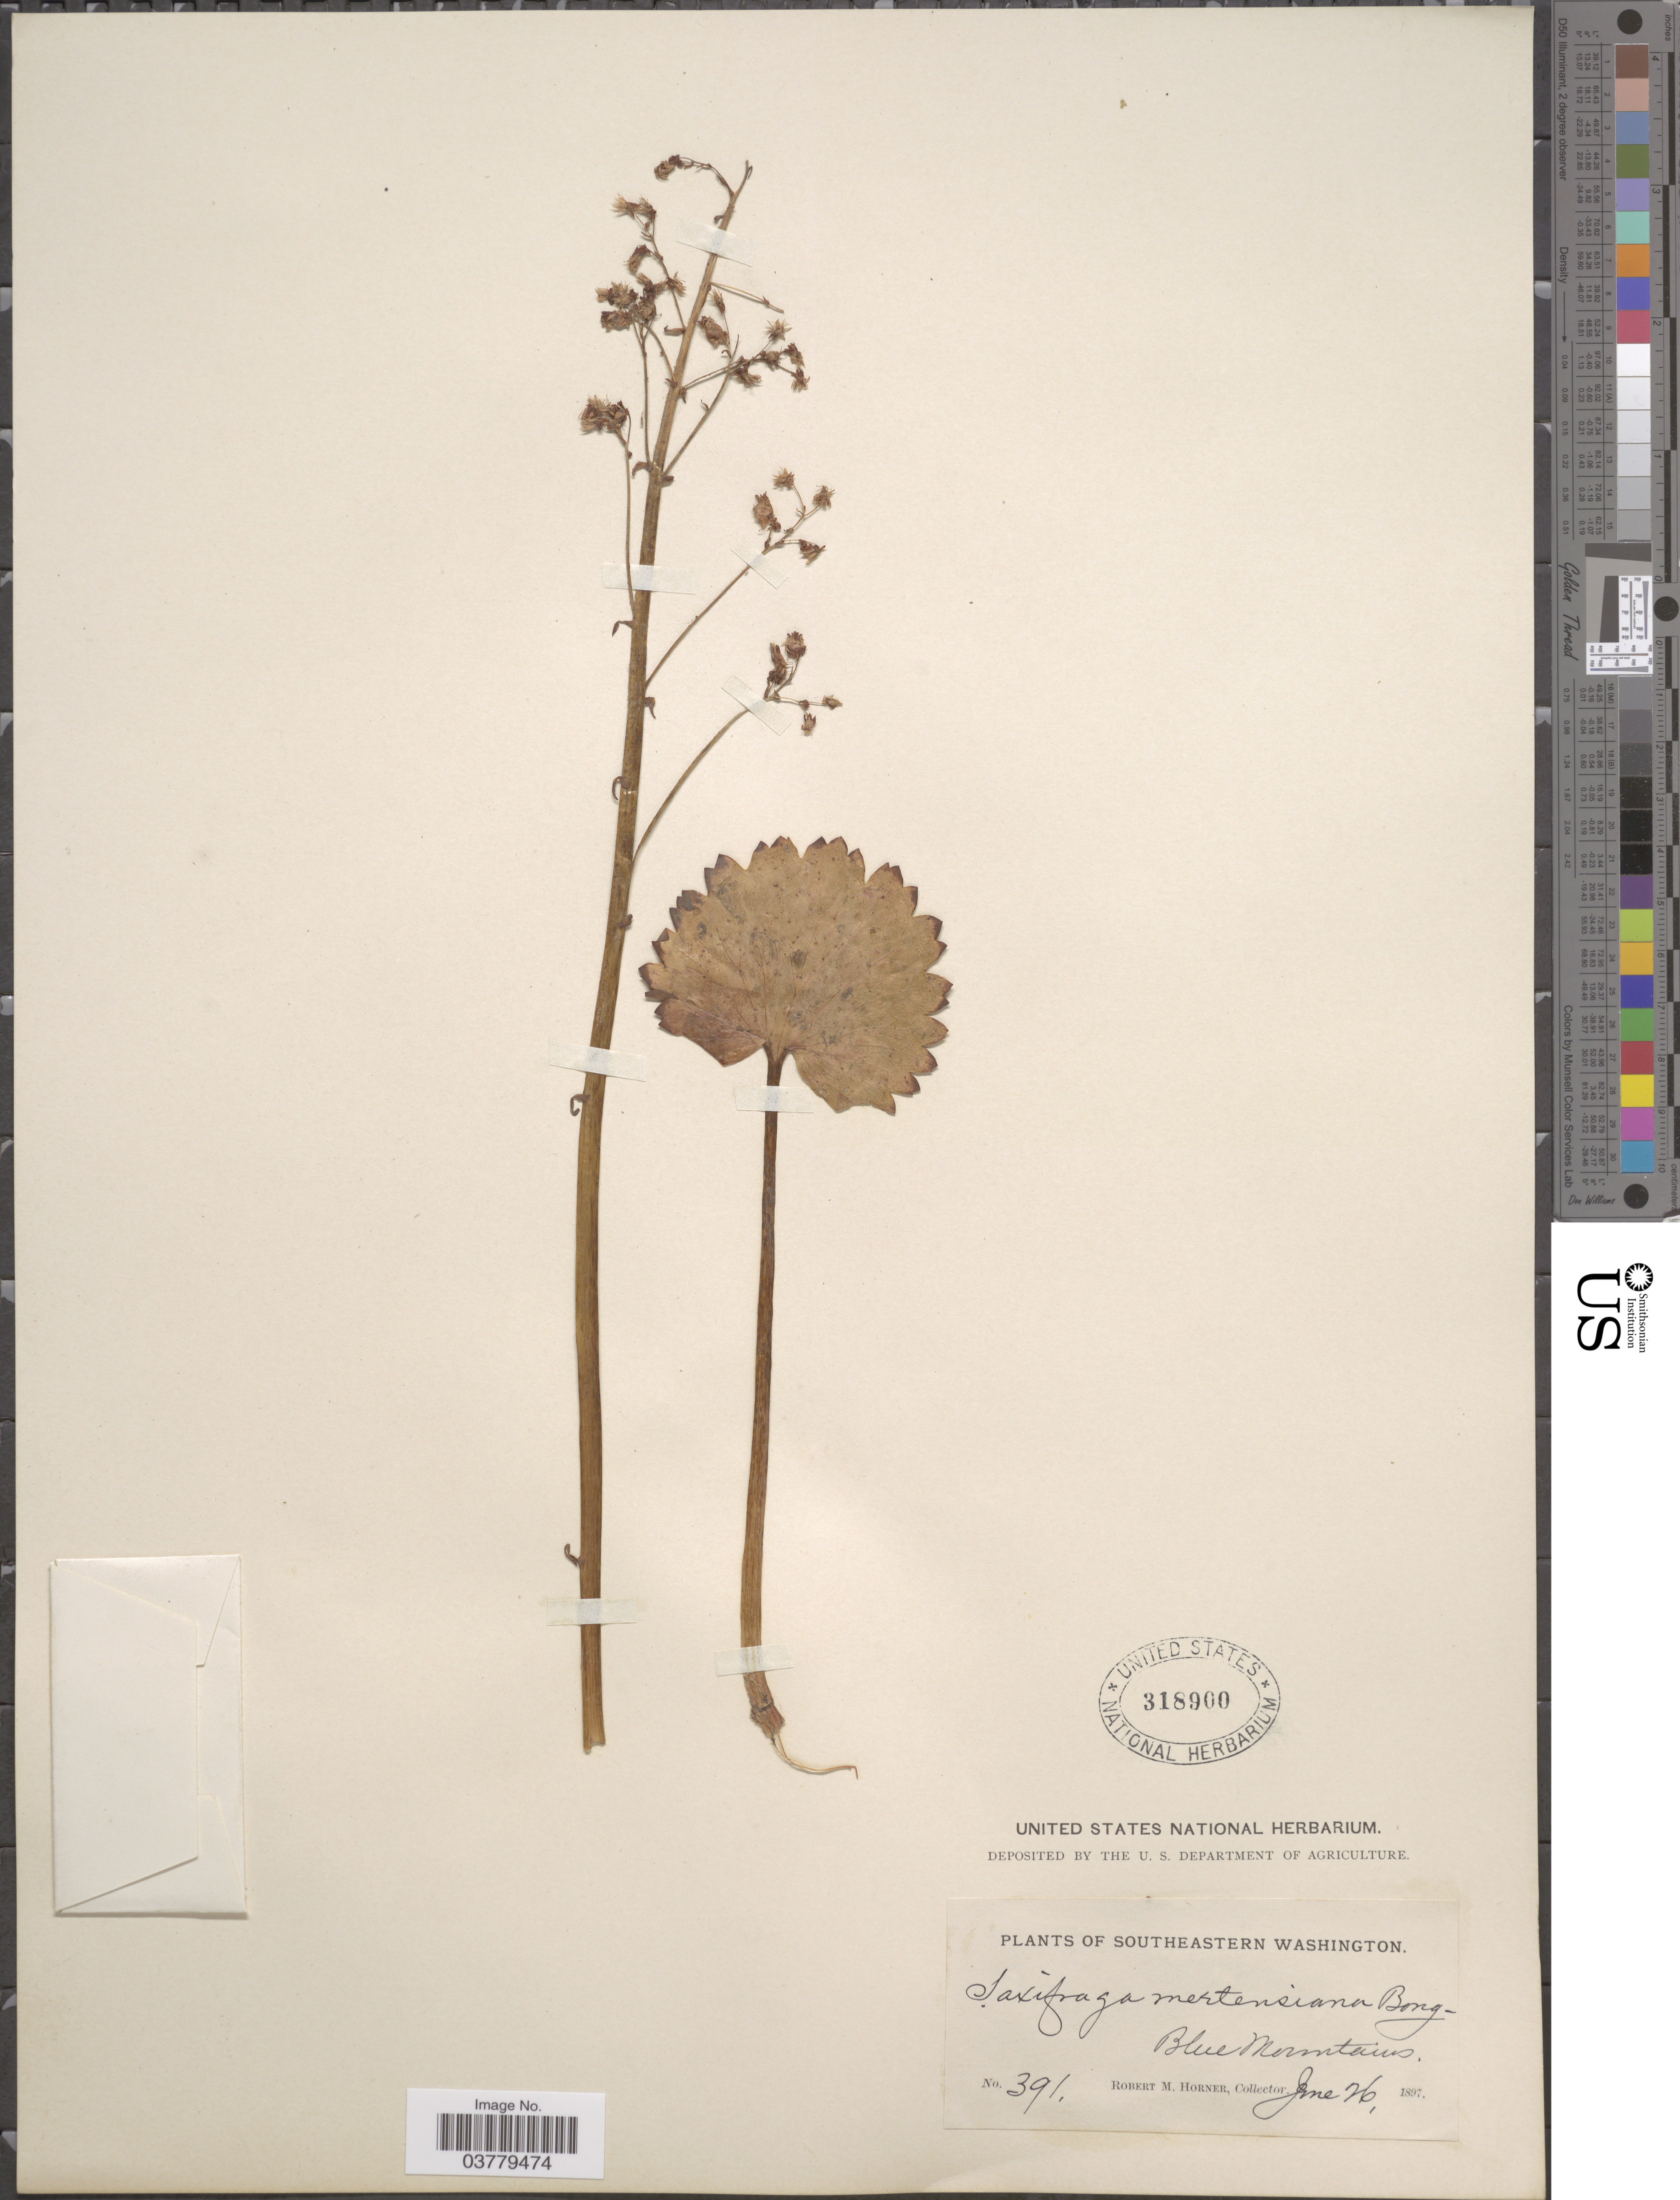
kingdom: Plantae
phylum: Tracheophyta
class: Magnoliopsida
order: Saxifragales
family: Saxifragaceae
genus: Saxifraga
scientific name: Saxifraga mertensiana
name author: Bong.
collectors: R. Horner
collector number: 391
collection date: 1897-06-26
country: United States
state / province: Washington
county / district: Clallam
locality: Southeastern Washington. Blue Mountains.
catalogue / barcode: US 318900